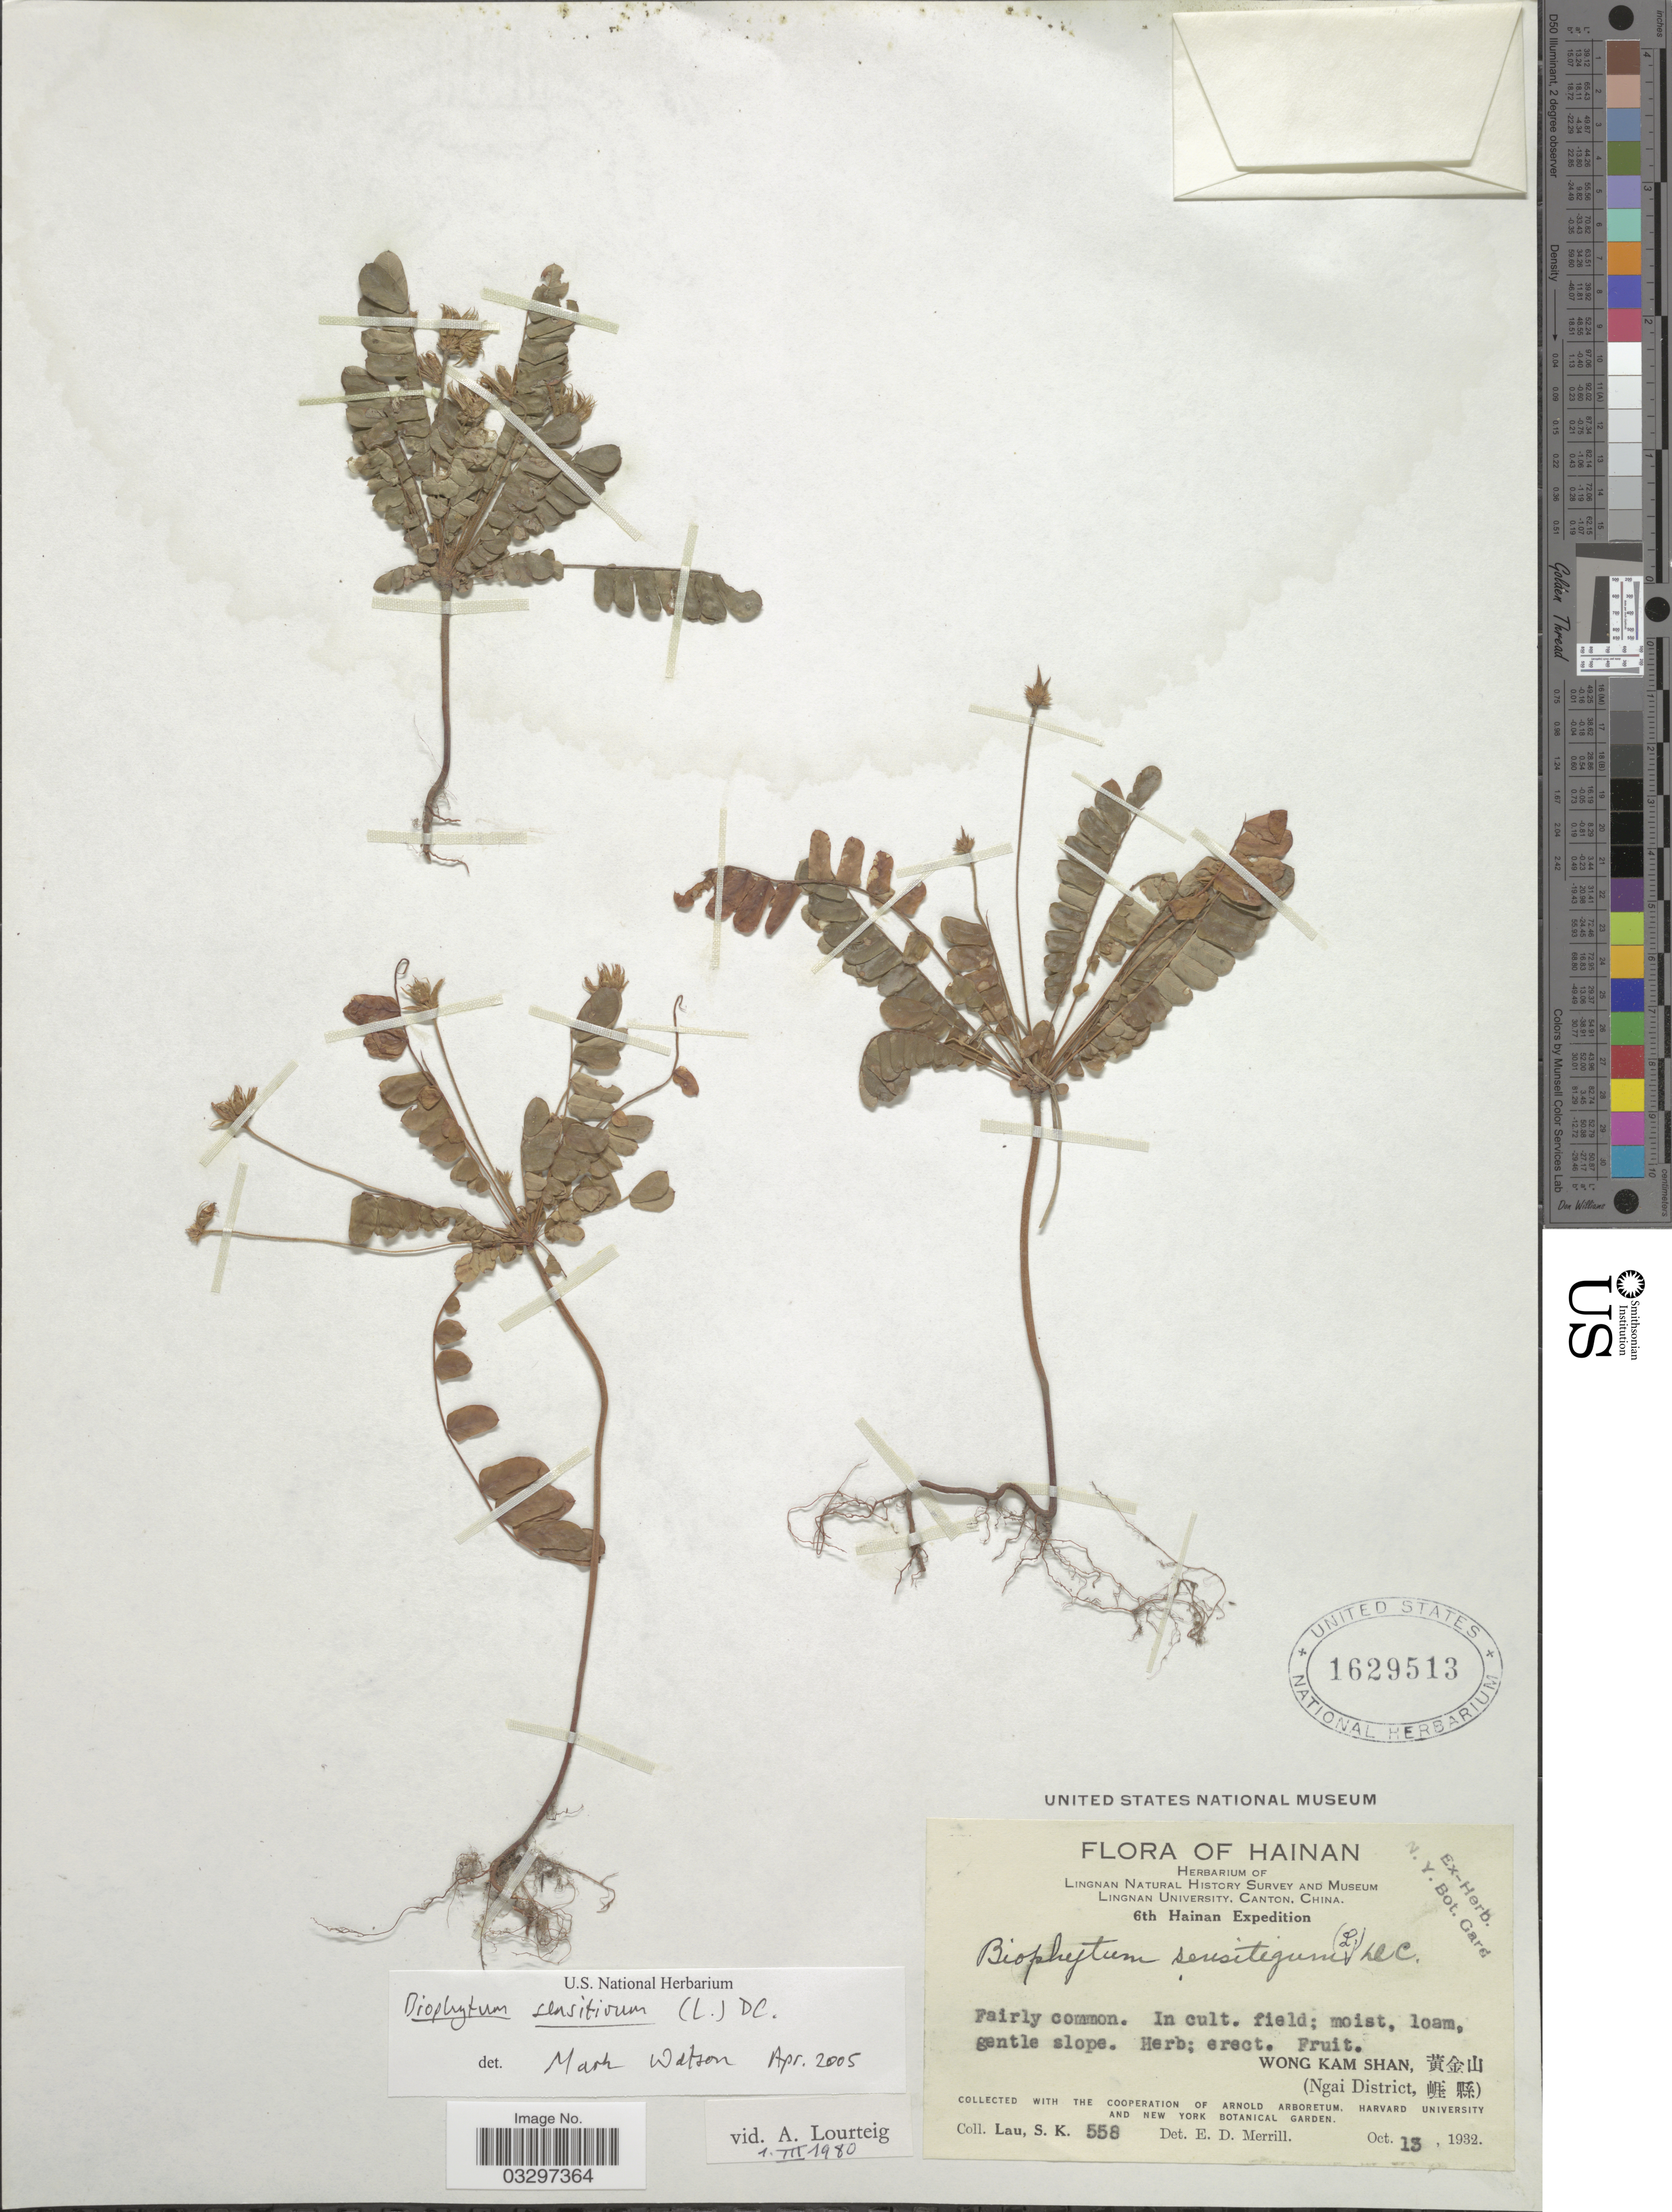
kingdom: Plantae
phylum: Tracheophyta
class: Magnoliopsida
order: Oxalidales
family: Oxalidaceae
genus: Biophytum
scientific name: Biophytum sensitivum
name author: (L.) DC.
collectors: S. K. Lau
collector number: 558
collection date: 1932-10-13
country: China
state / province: Hainan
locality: WKam Shan, (Ngai District.)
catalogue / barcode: US 1629513